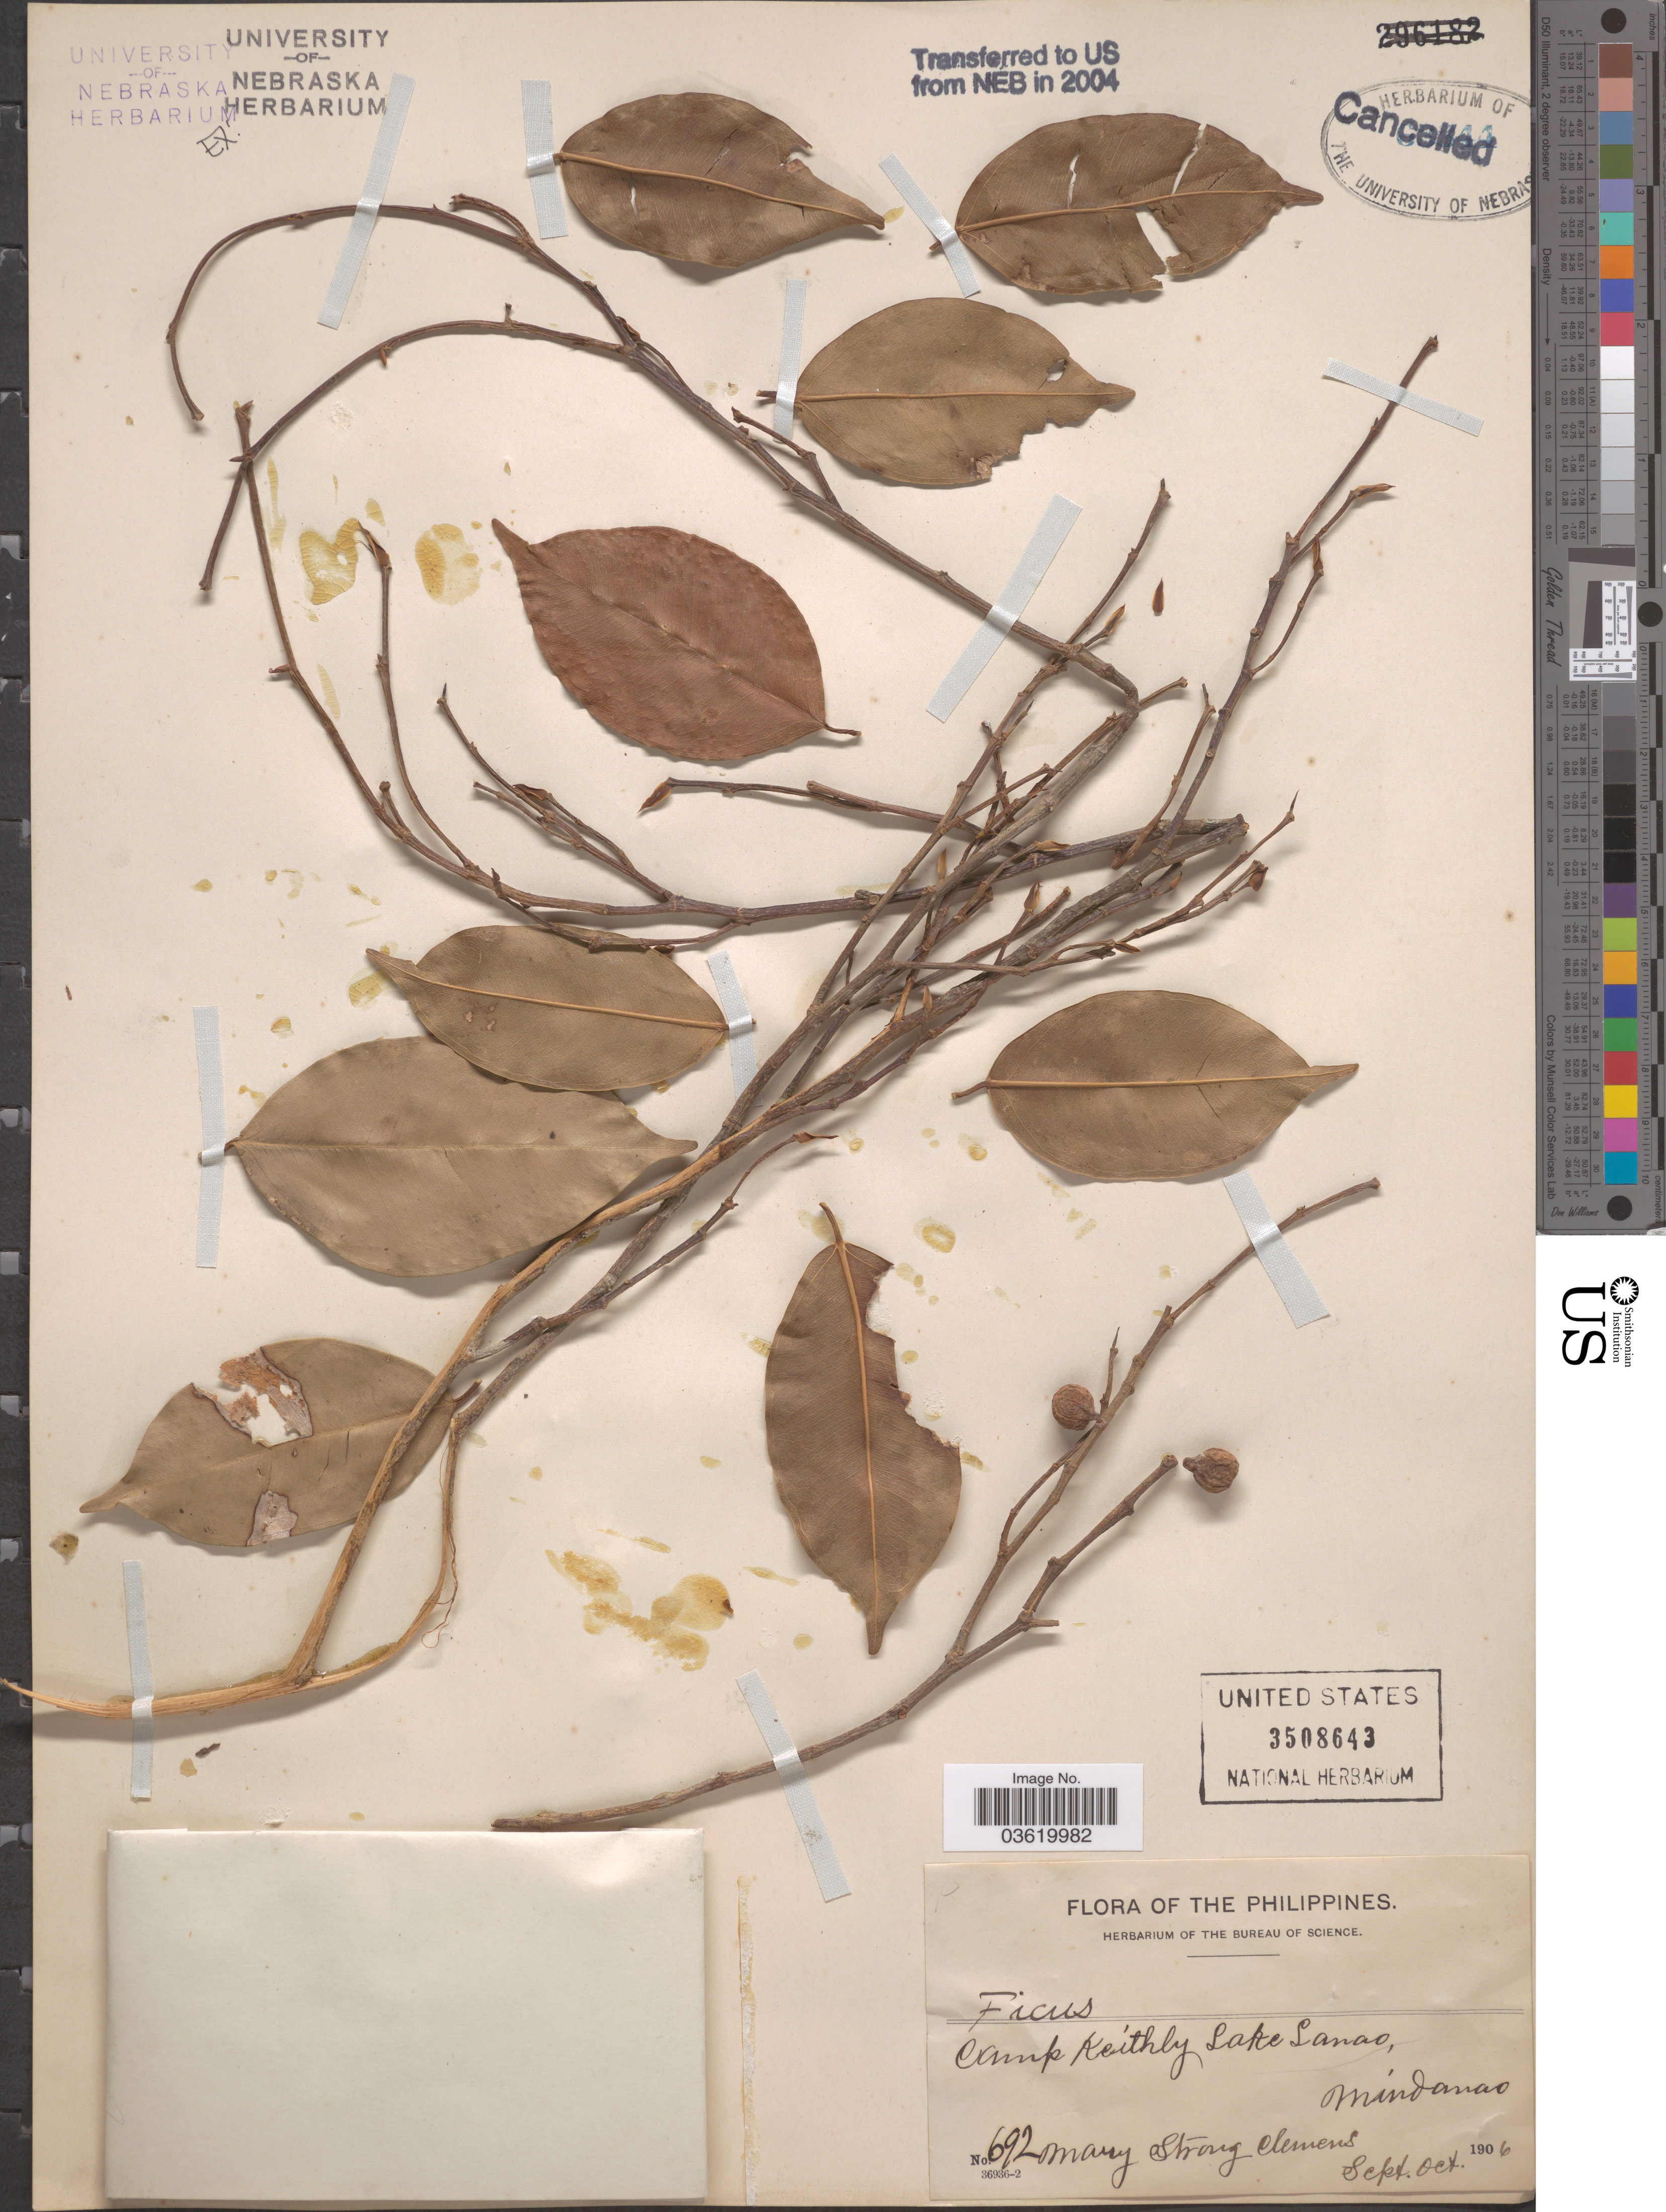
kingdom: Plantae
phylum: Tracheophyta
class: Magnoliopsida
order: Rosales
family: Moraceae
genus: Ficus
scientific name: Ficus sp.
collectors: M. S. Clemens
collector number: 692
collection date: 1906-09/1906-10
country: Philippines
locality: Camp Keithley, Lake Lanao, Mindanao.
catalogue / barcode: US 3508643